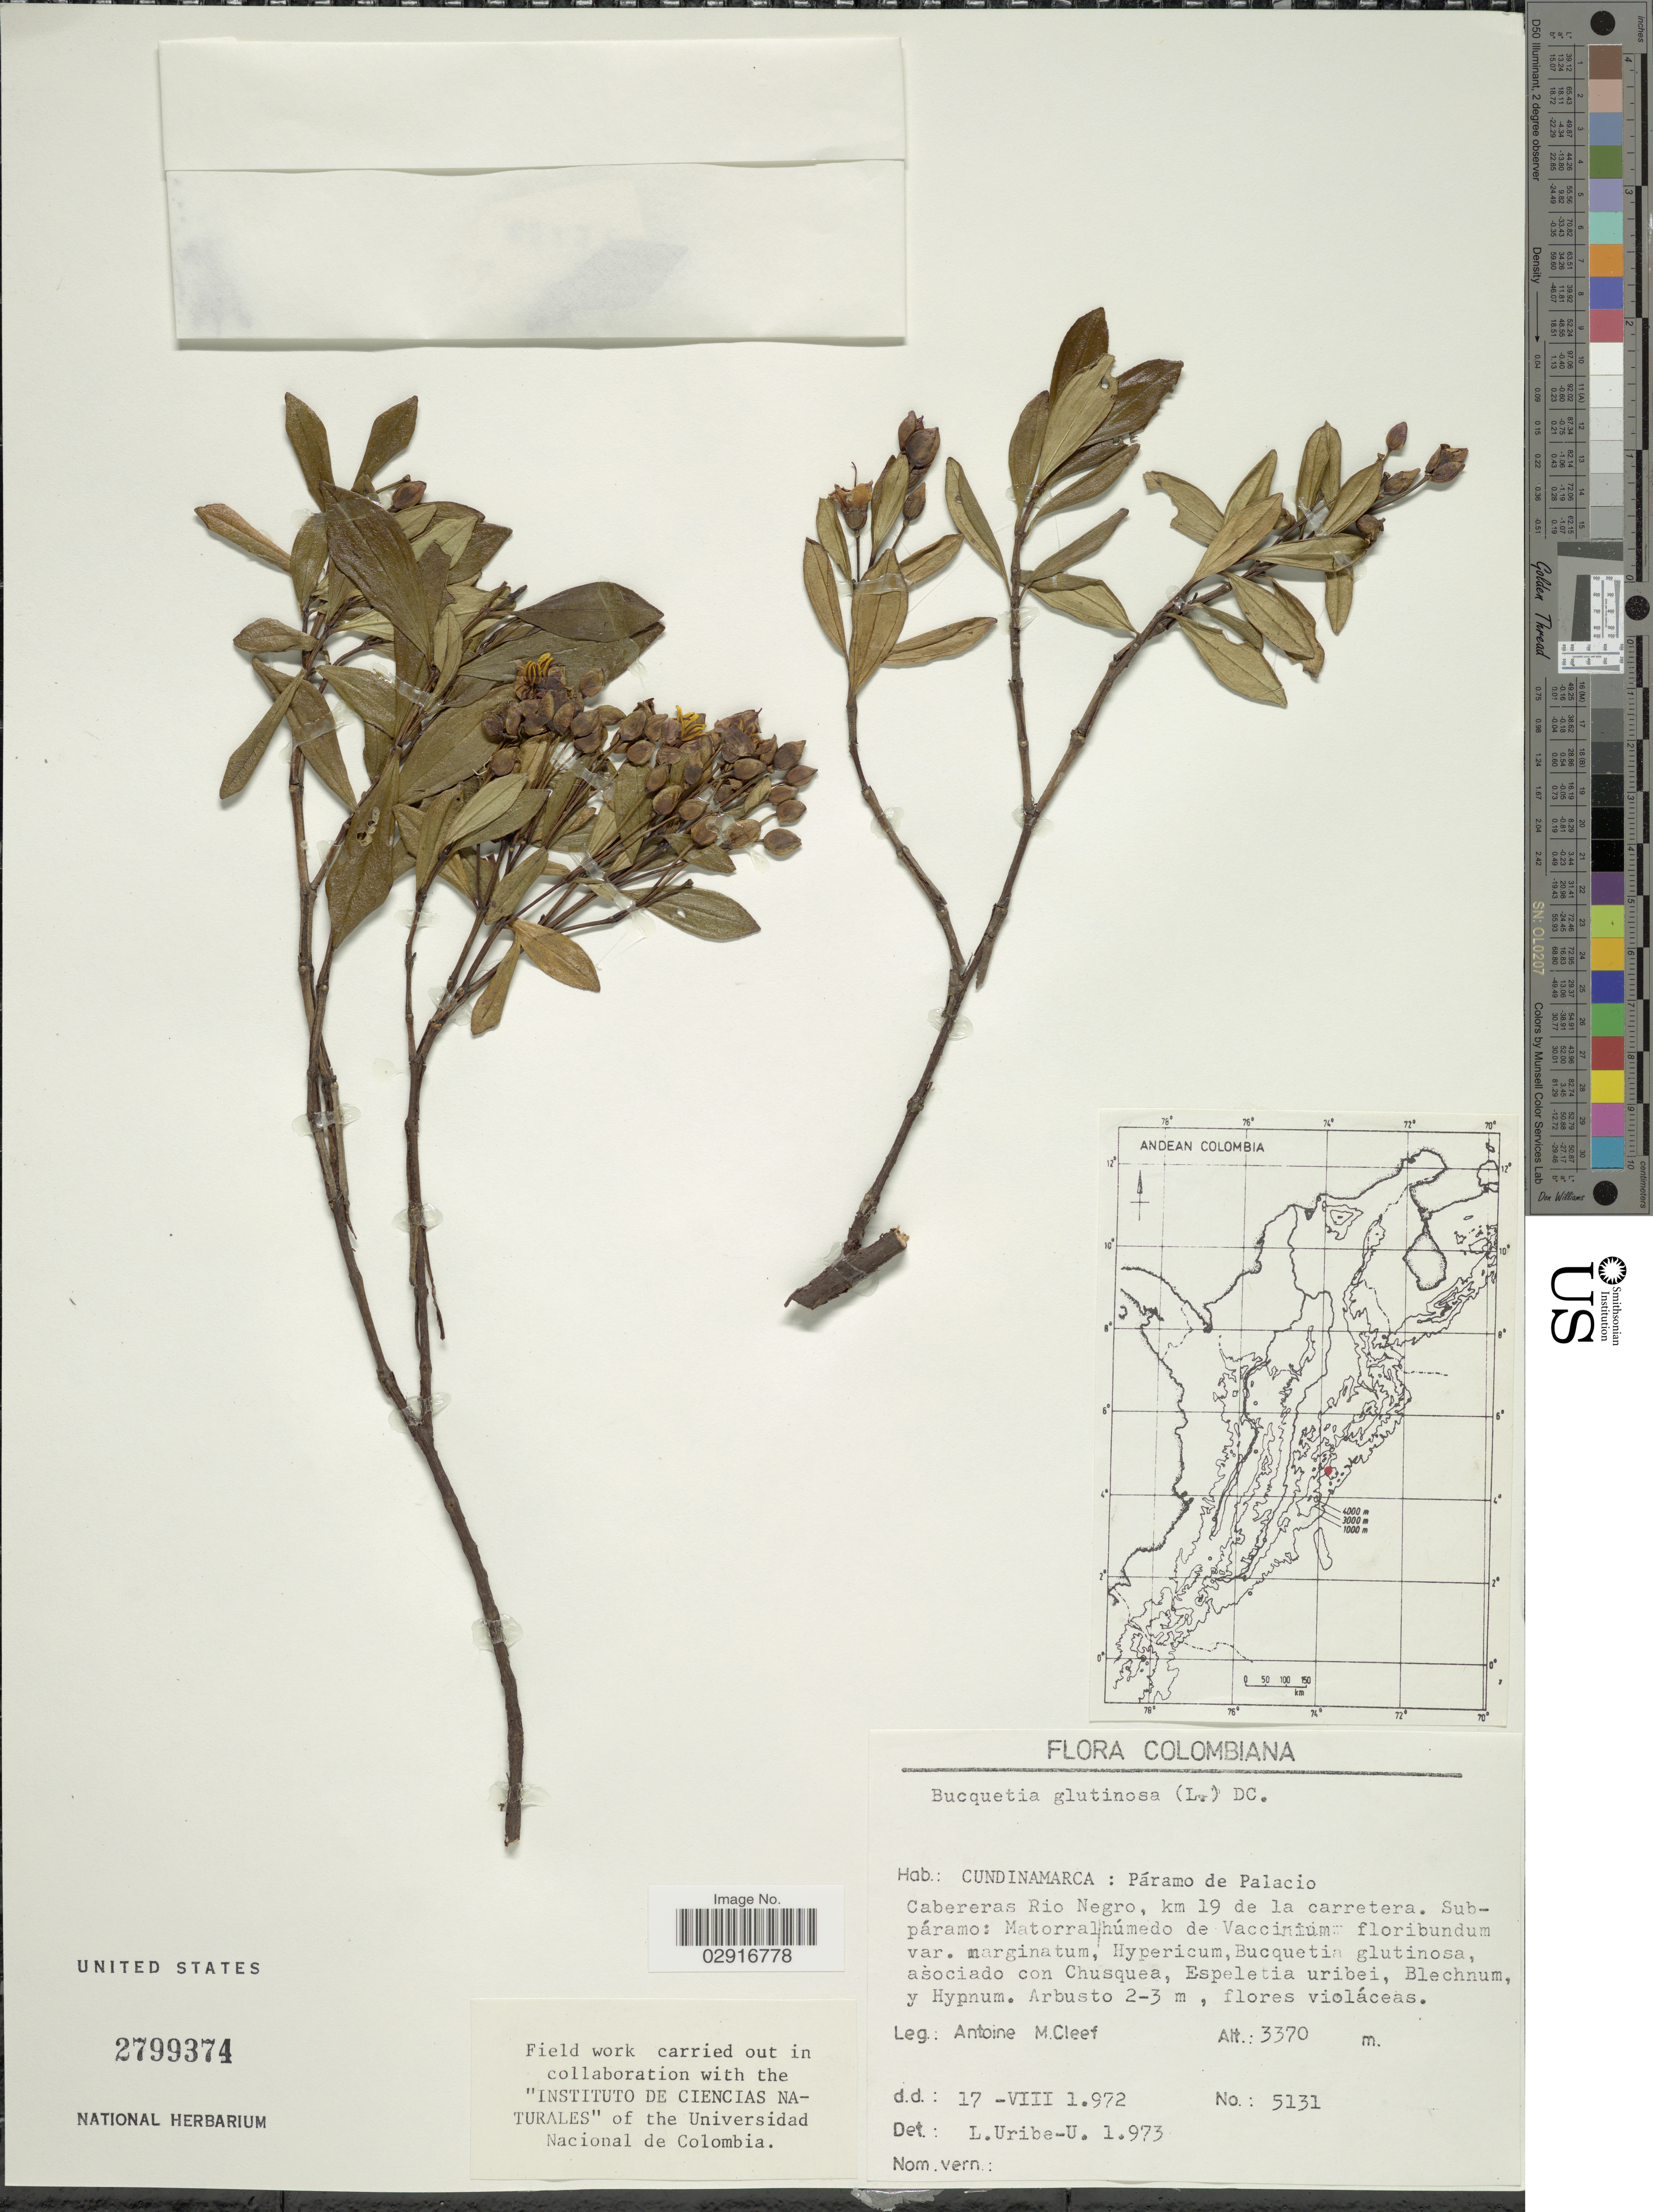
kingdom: Plantae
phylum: Tracheophyta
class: Magnoliopsida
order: Myrtales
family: Melastomataceae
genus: Bucquetia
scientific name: Bucquetia glutinosa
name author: DC.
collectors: A. M. Cleef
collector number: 5131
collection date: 1972-08-17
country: Colombia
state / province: Cundinamarca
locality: Páramo de Palacio. Cabeceras Rio Negro, km 19 de la carretera.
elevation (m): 3370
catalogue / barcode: US 2799374